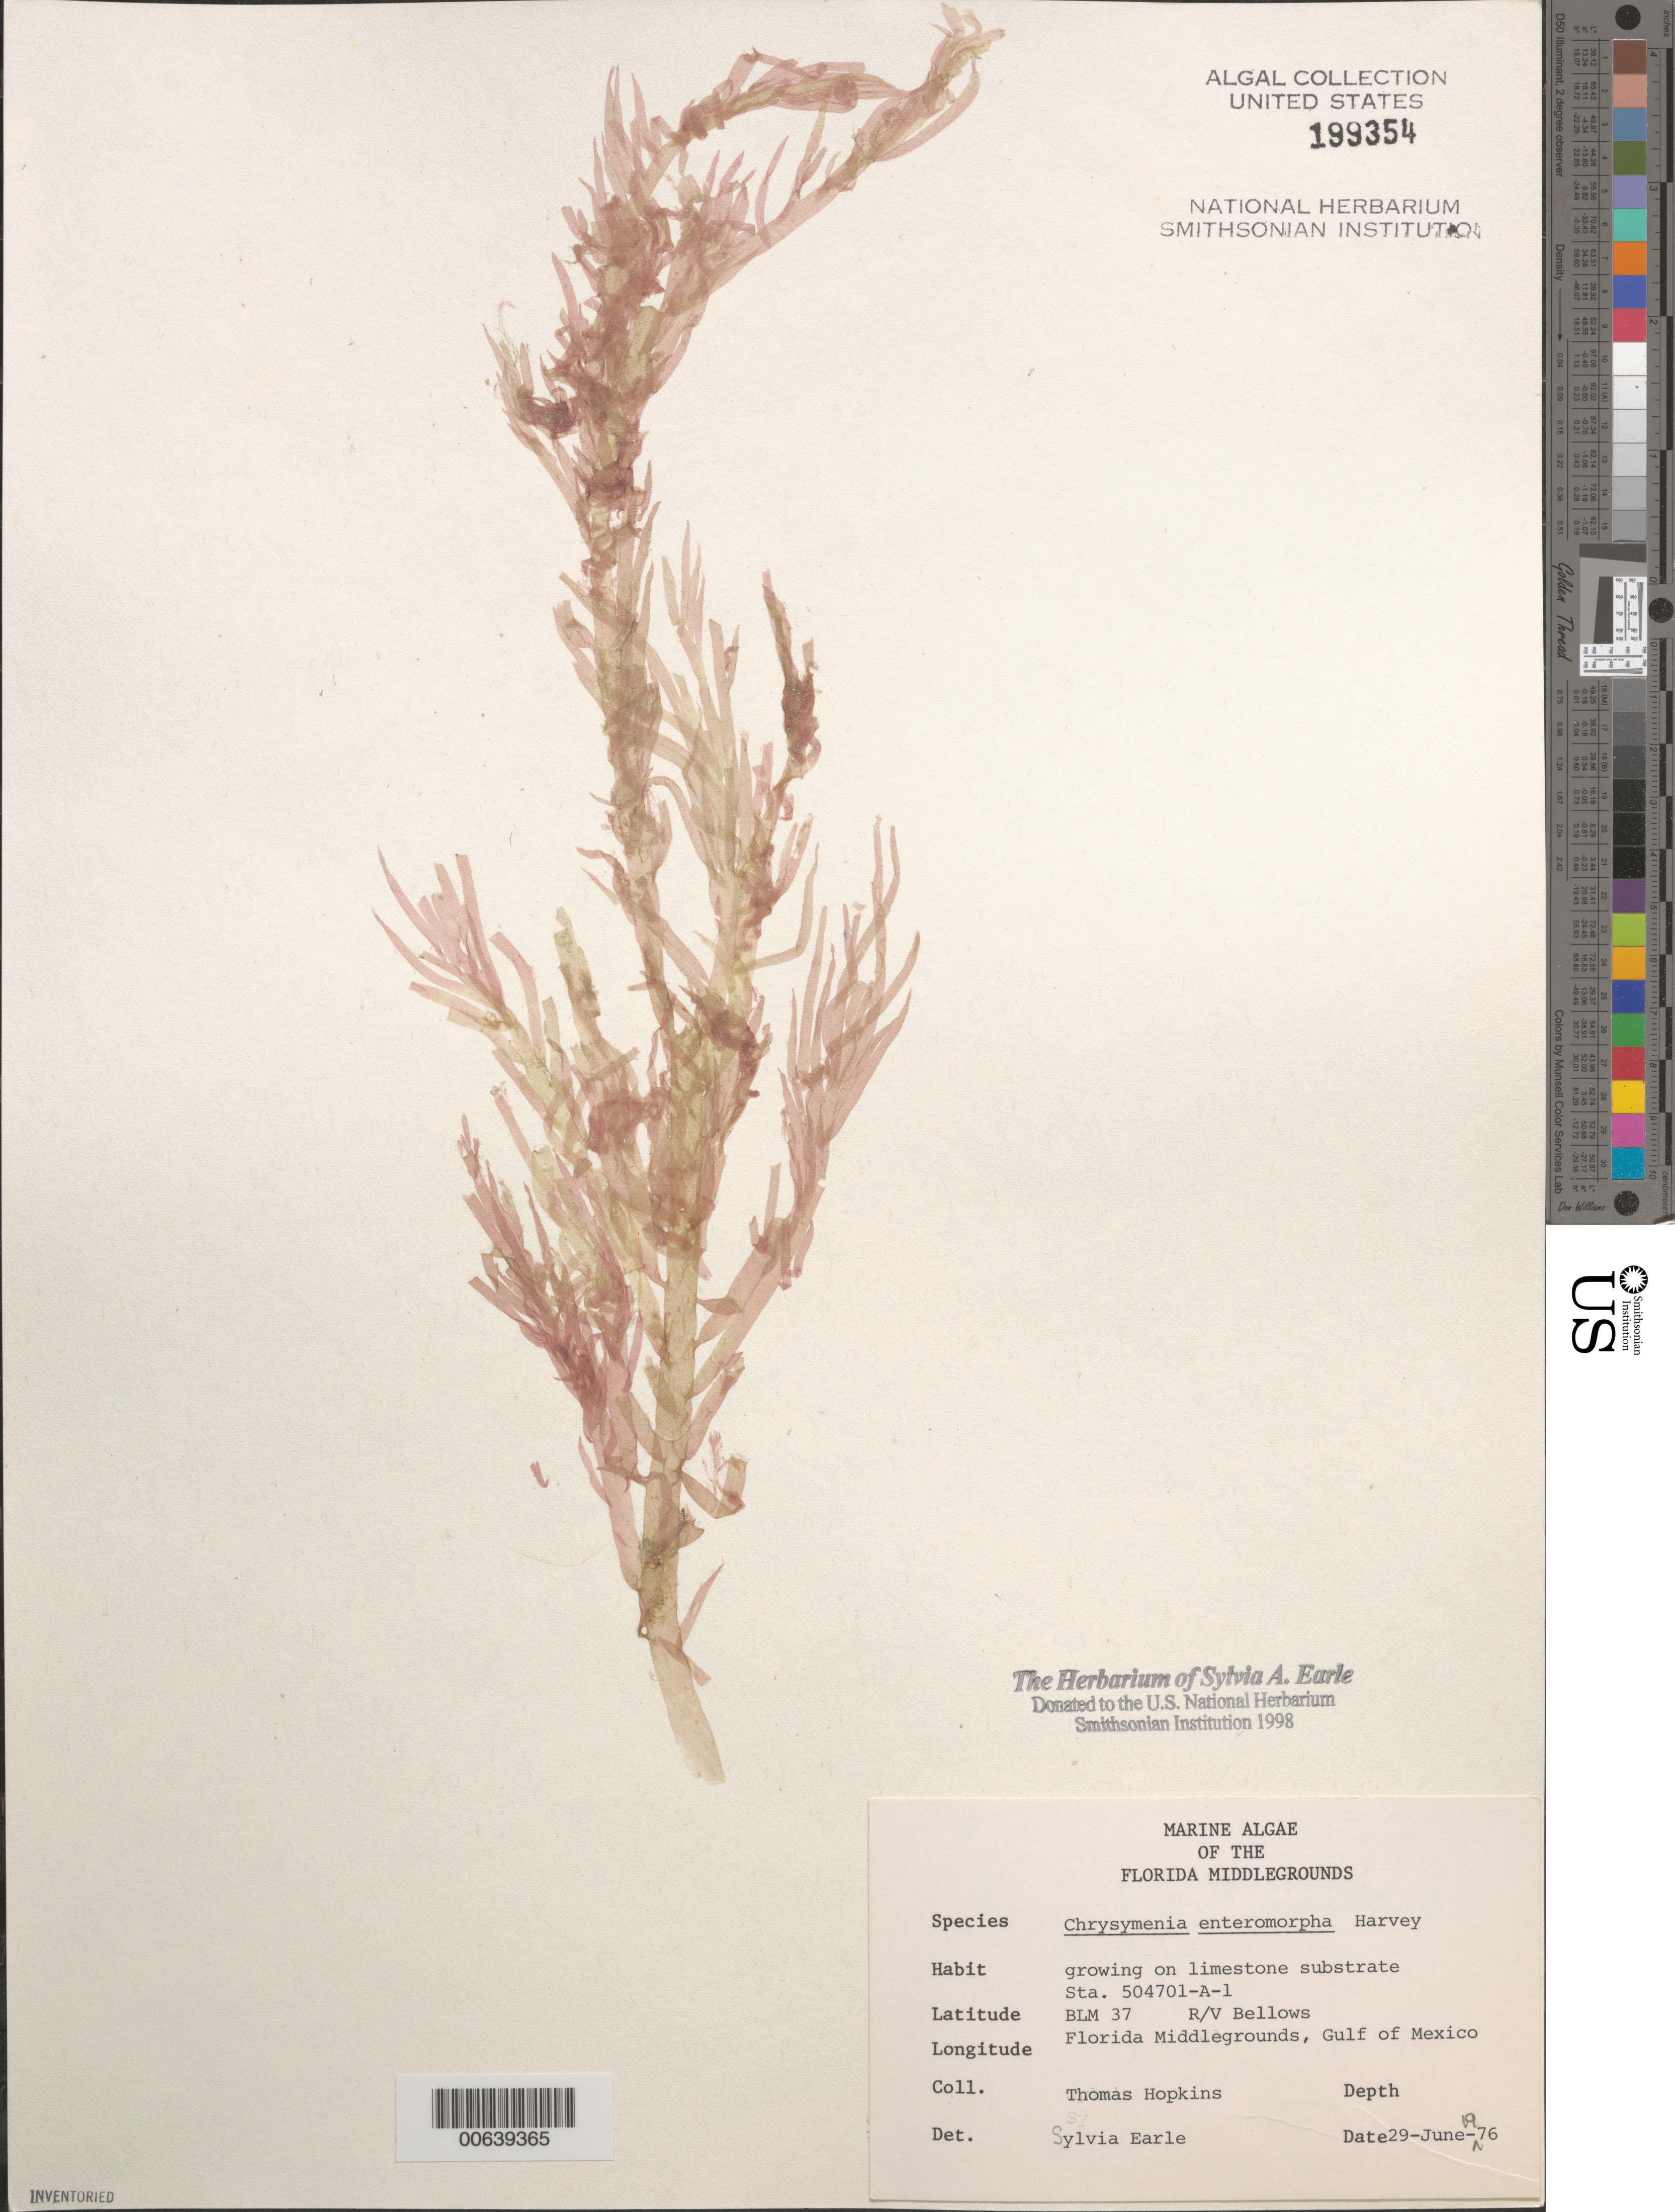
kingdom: Plantae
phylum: Rhodophyta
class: Florideophyceae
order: Rhodymeniales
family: Rhodymeniaceae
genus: Botryocladia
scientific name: Botryocladia enteromorpha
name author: (Harv.) W.E. Schmidt et al. in W.E. Schmidt et al.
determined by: Algae name updating Project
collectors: T. Hopkins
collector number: Station 504701-a-1 & BLM 37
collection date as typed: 29 Jun 1976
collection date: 1976-06-29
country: United States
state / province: Florida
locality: Florida Middle Grounds, Gulf of Mexico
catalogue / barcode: US 199354